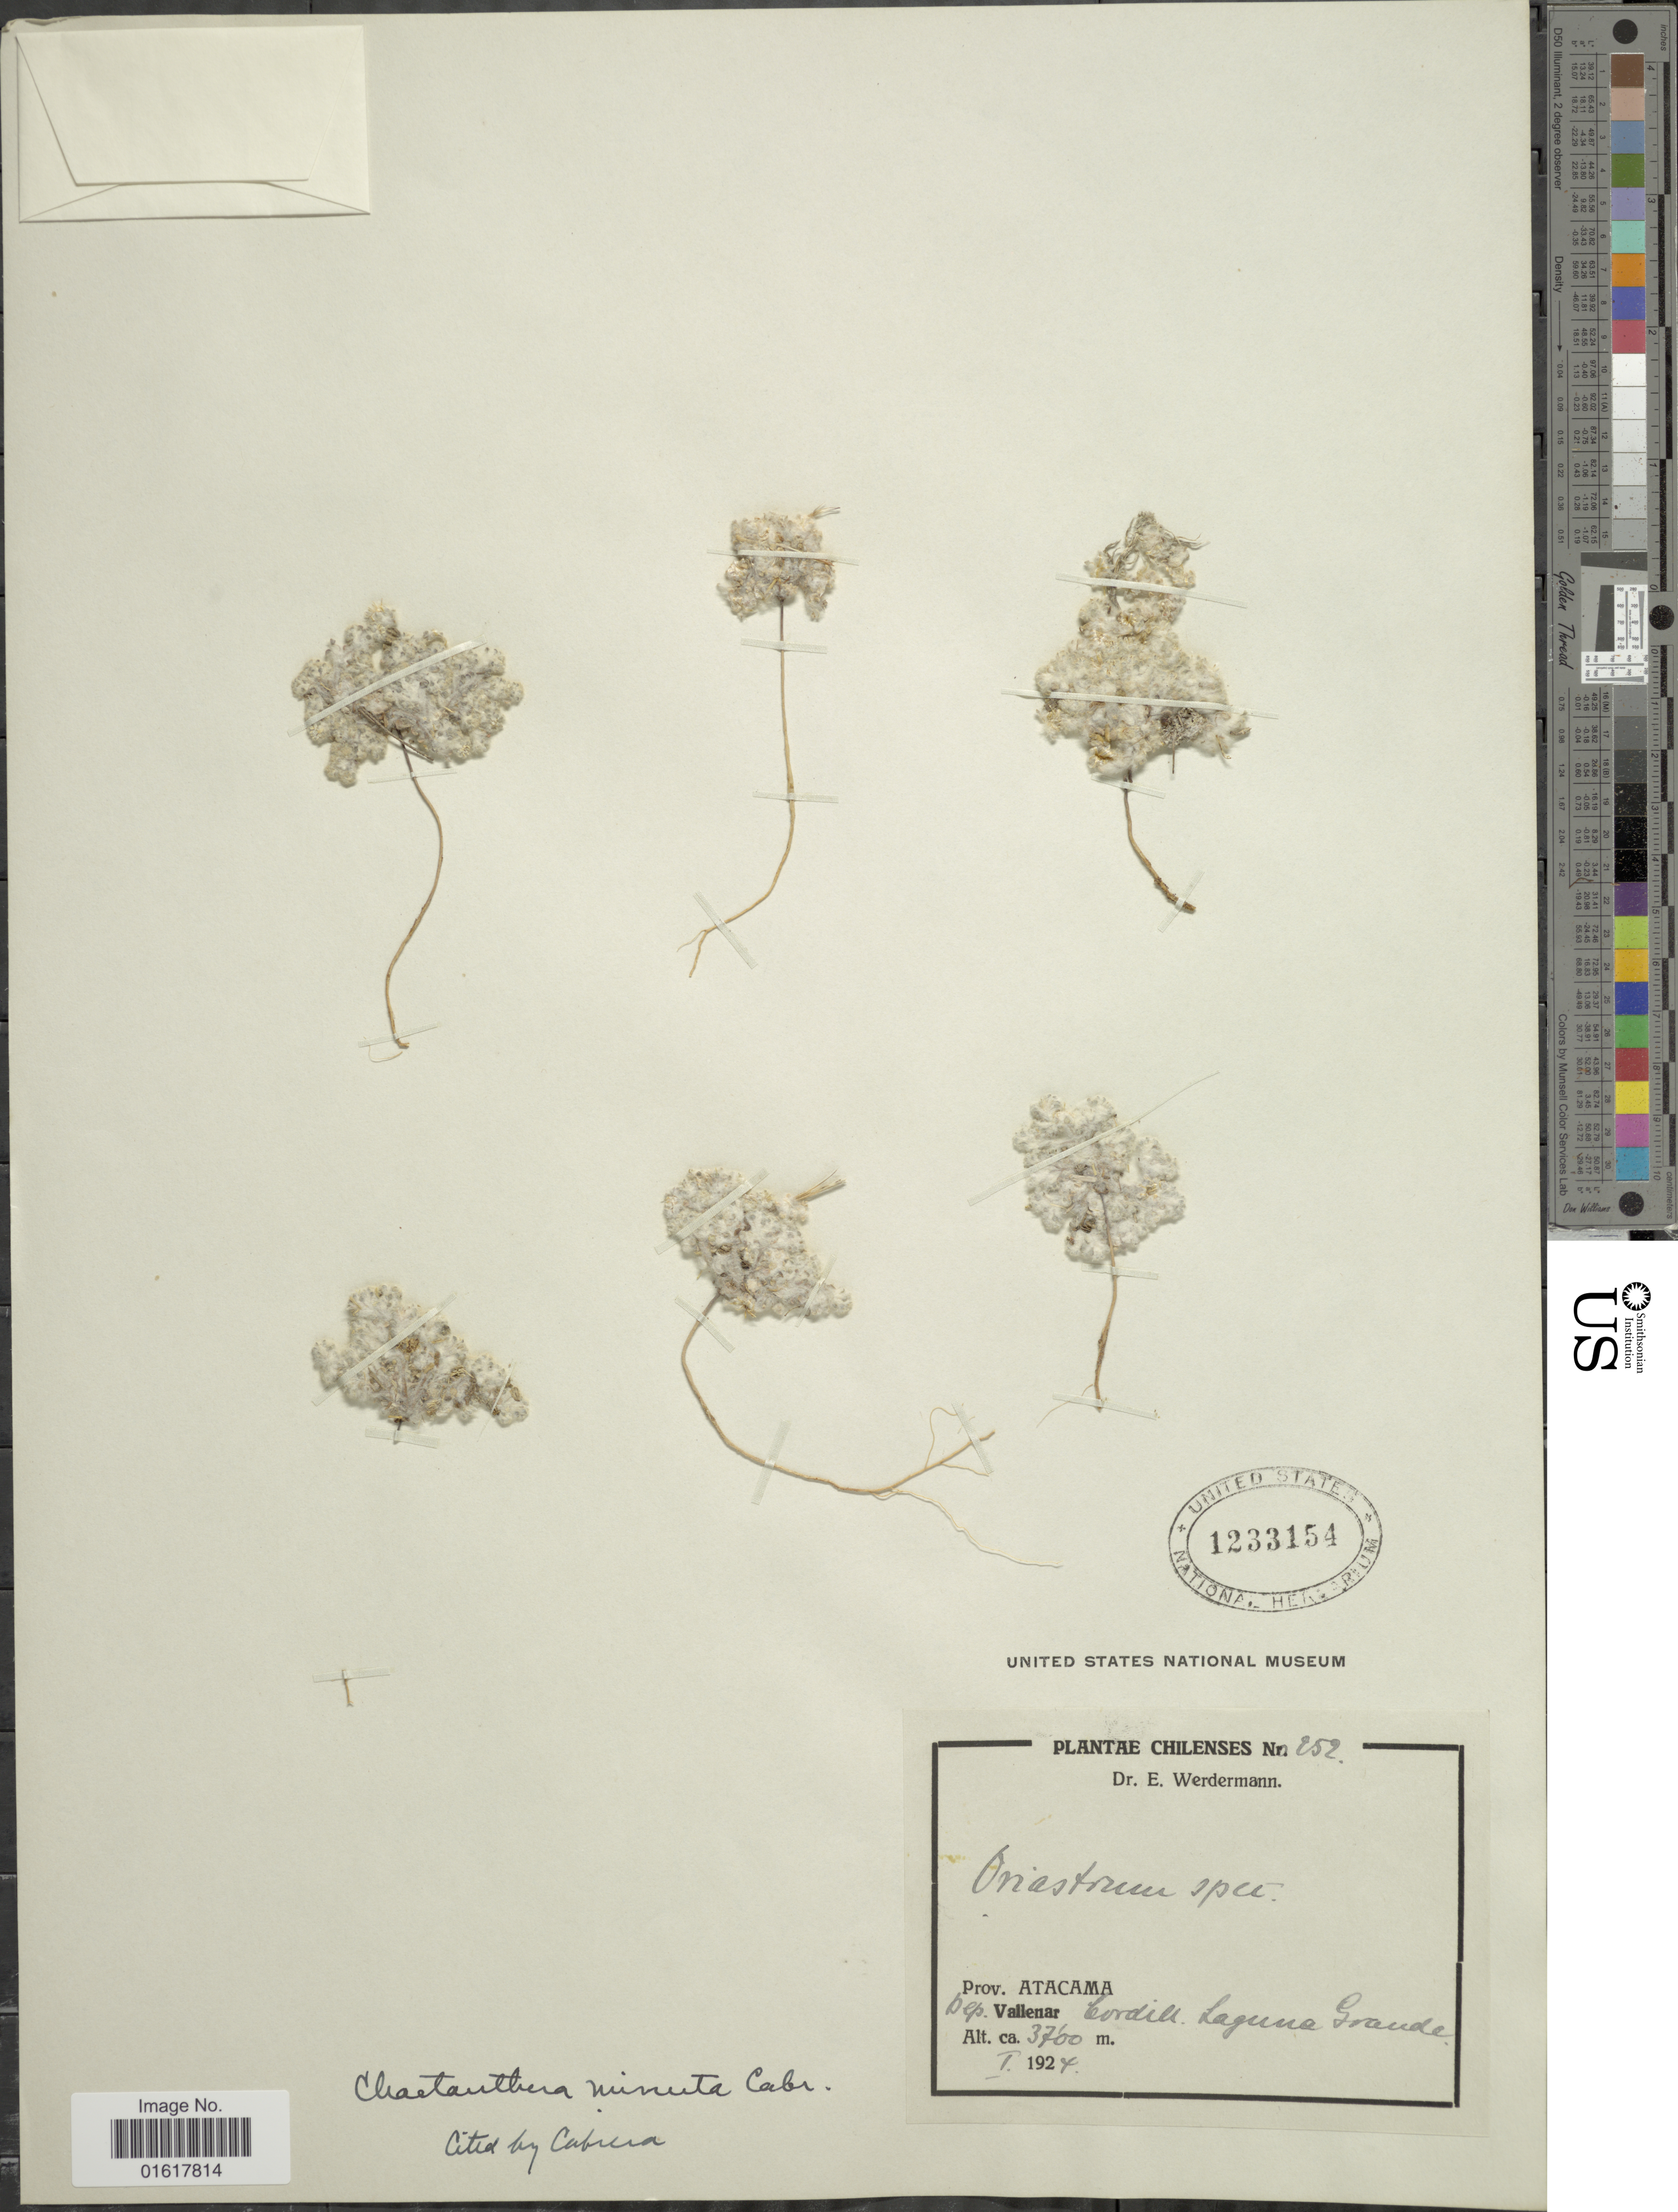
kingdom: Plantae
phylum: Tracheophyta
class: Magnoliopsida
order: Asterales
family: Asteraceae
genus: Chaetanthera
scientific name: Chaetanthera minuta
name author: (Phil.) Cabrera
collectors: E. Werdermann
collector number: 252*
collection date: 1924-01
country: Chile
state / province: Atacama (III)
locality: Prov. Atacama. Dep. Vallenar, Cordill. Laguna Grande.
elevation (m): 3700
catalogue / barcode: US 1233154